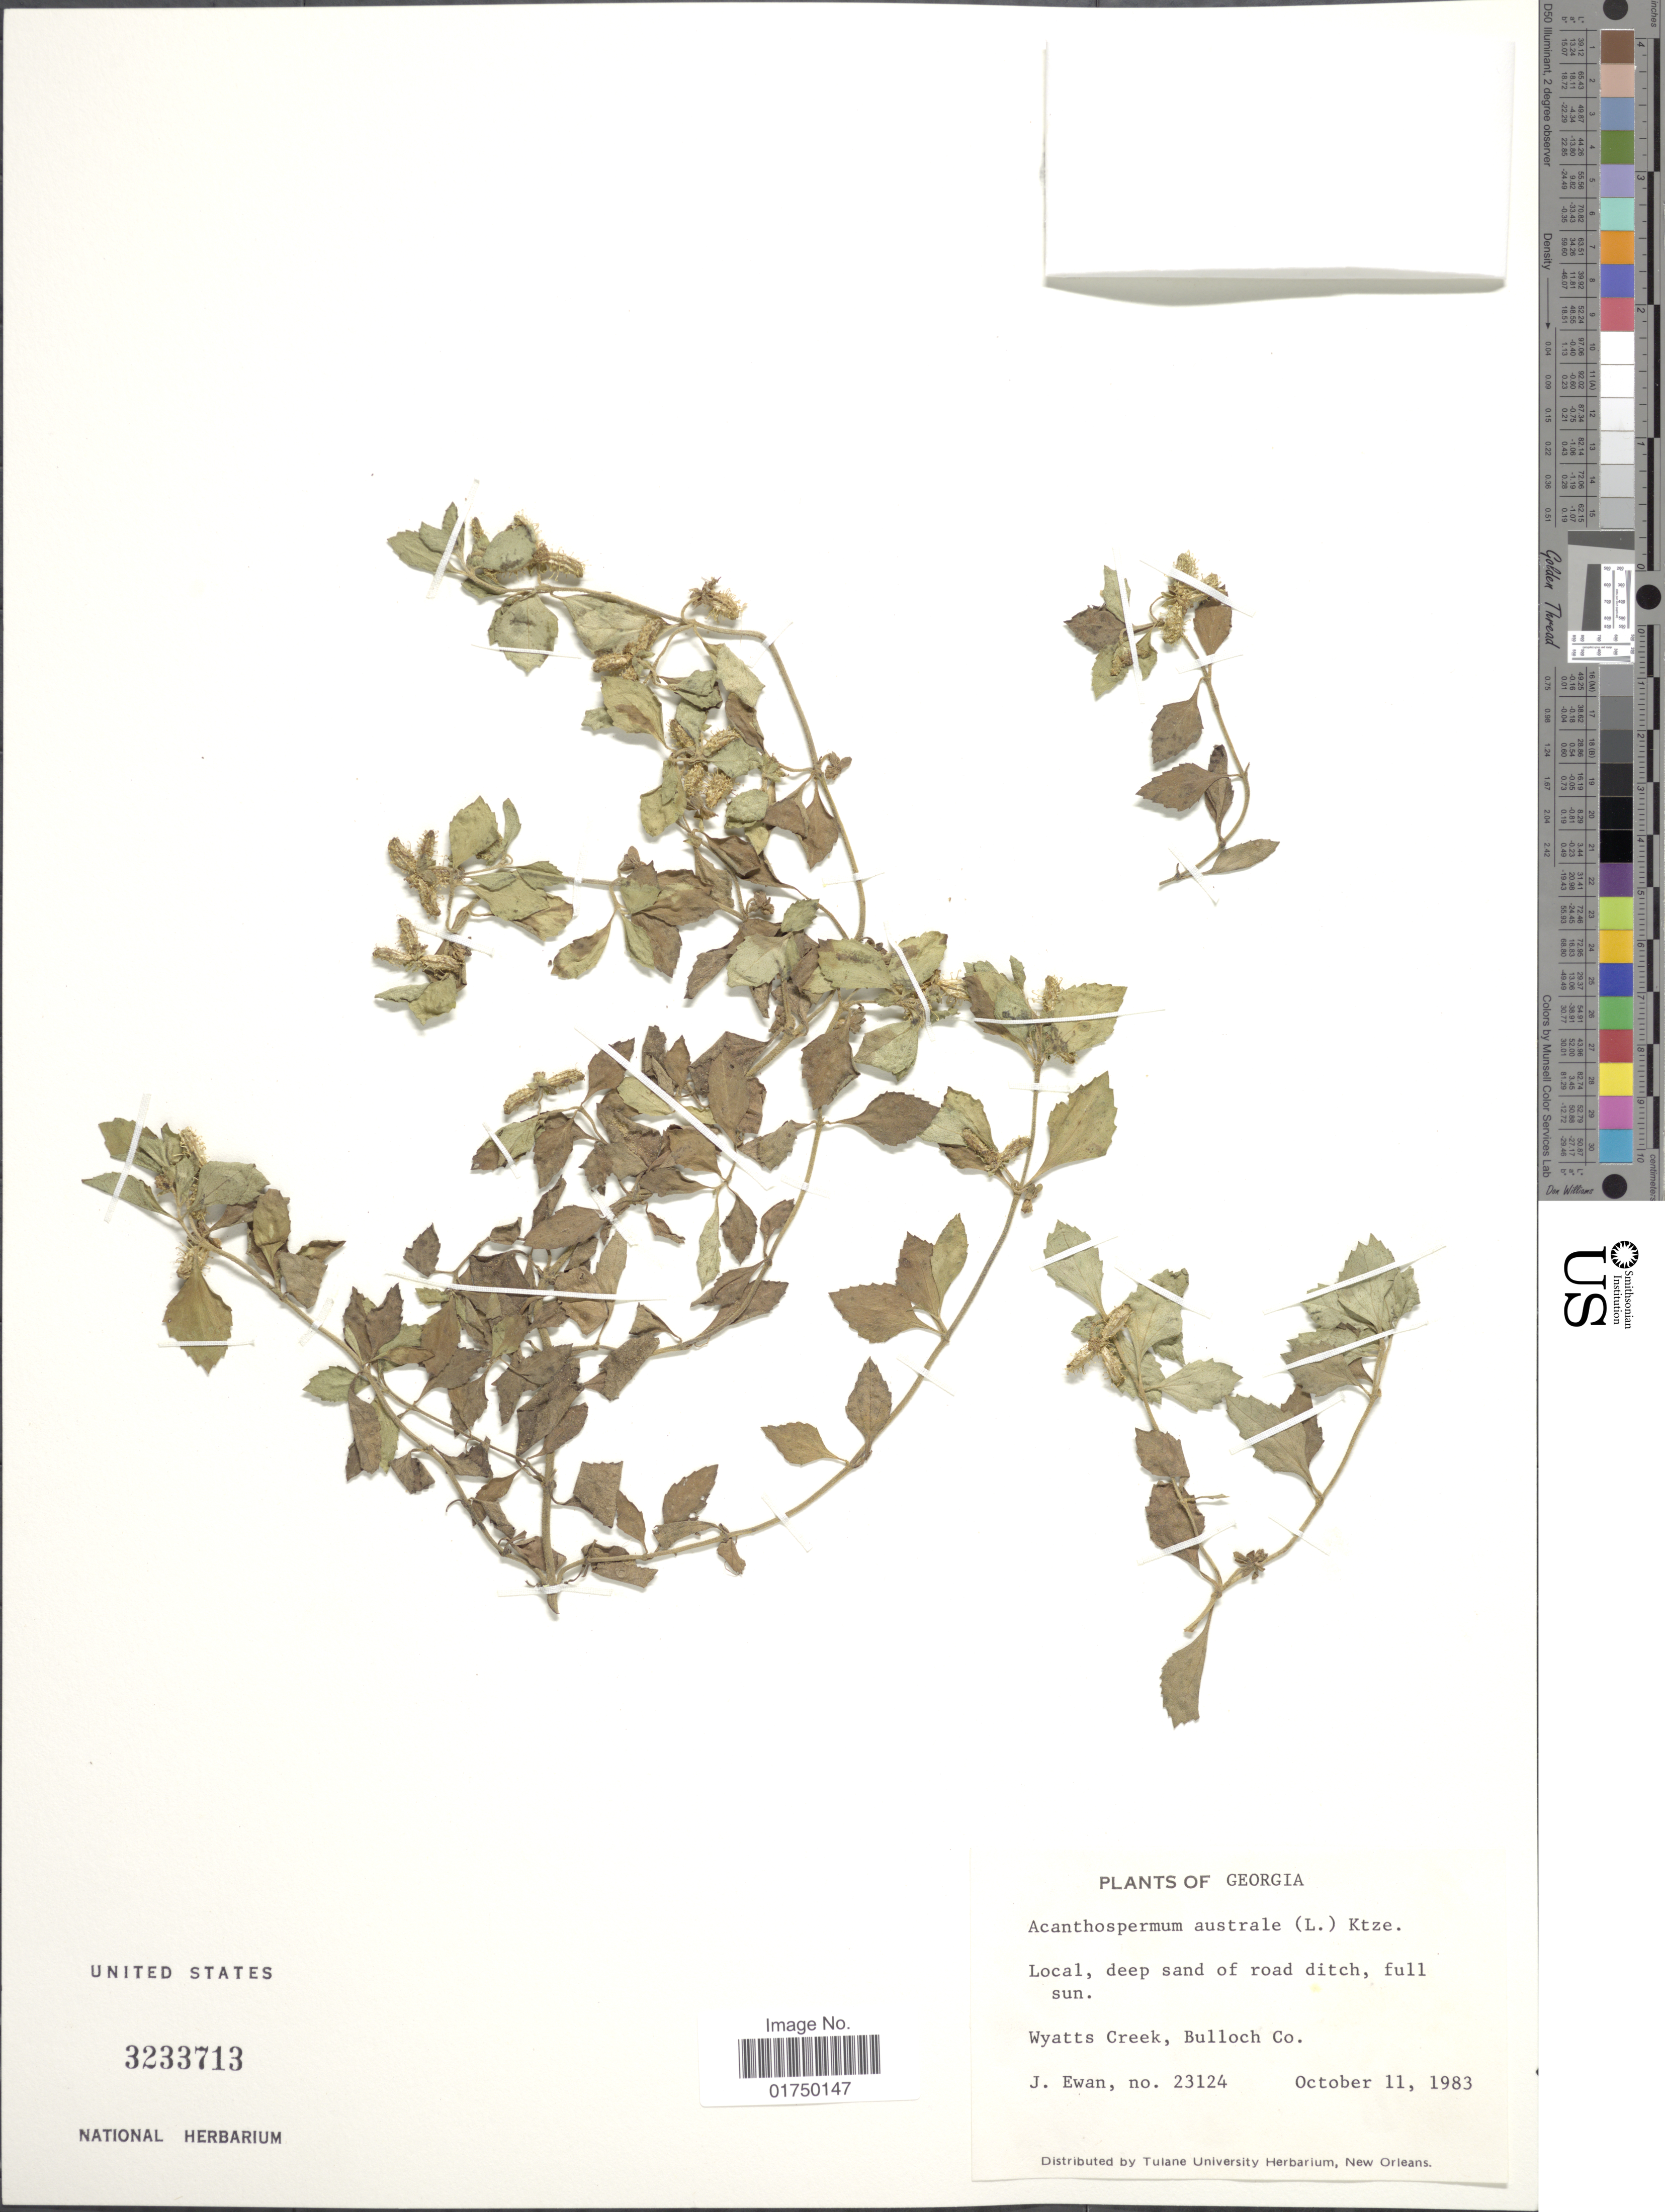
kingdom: Plantae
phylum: Tracheophyta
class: Magnoliopsida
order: Asterales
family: Asteraceae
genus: Acanthospermum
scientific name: Acanthospermum australe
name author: (Loefl.) Kuntze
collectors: J. A. Ewan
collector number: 23124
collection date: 1983-10-11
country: United States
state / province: Georgia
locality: Wyatts Creek, Bulloch Co.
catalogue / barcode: US 3233713